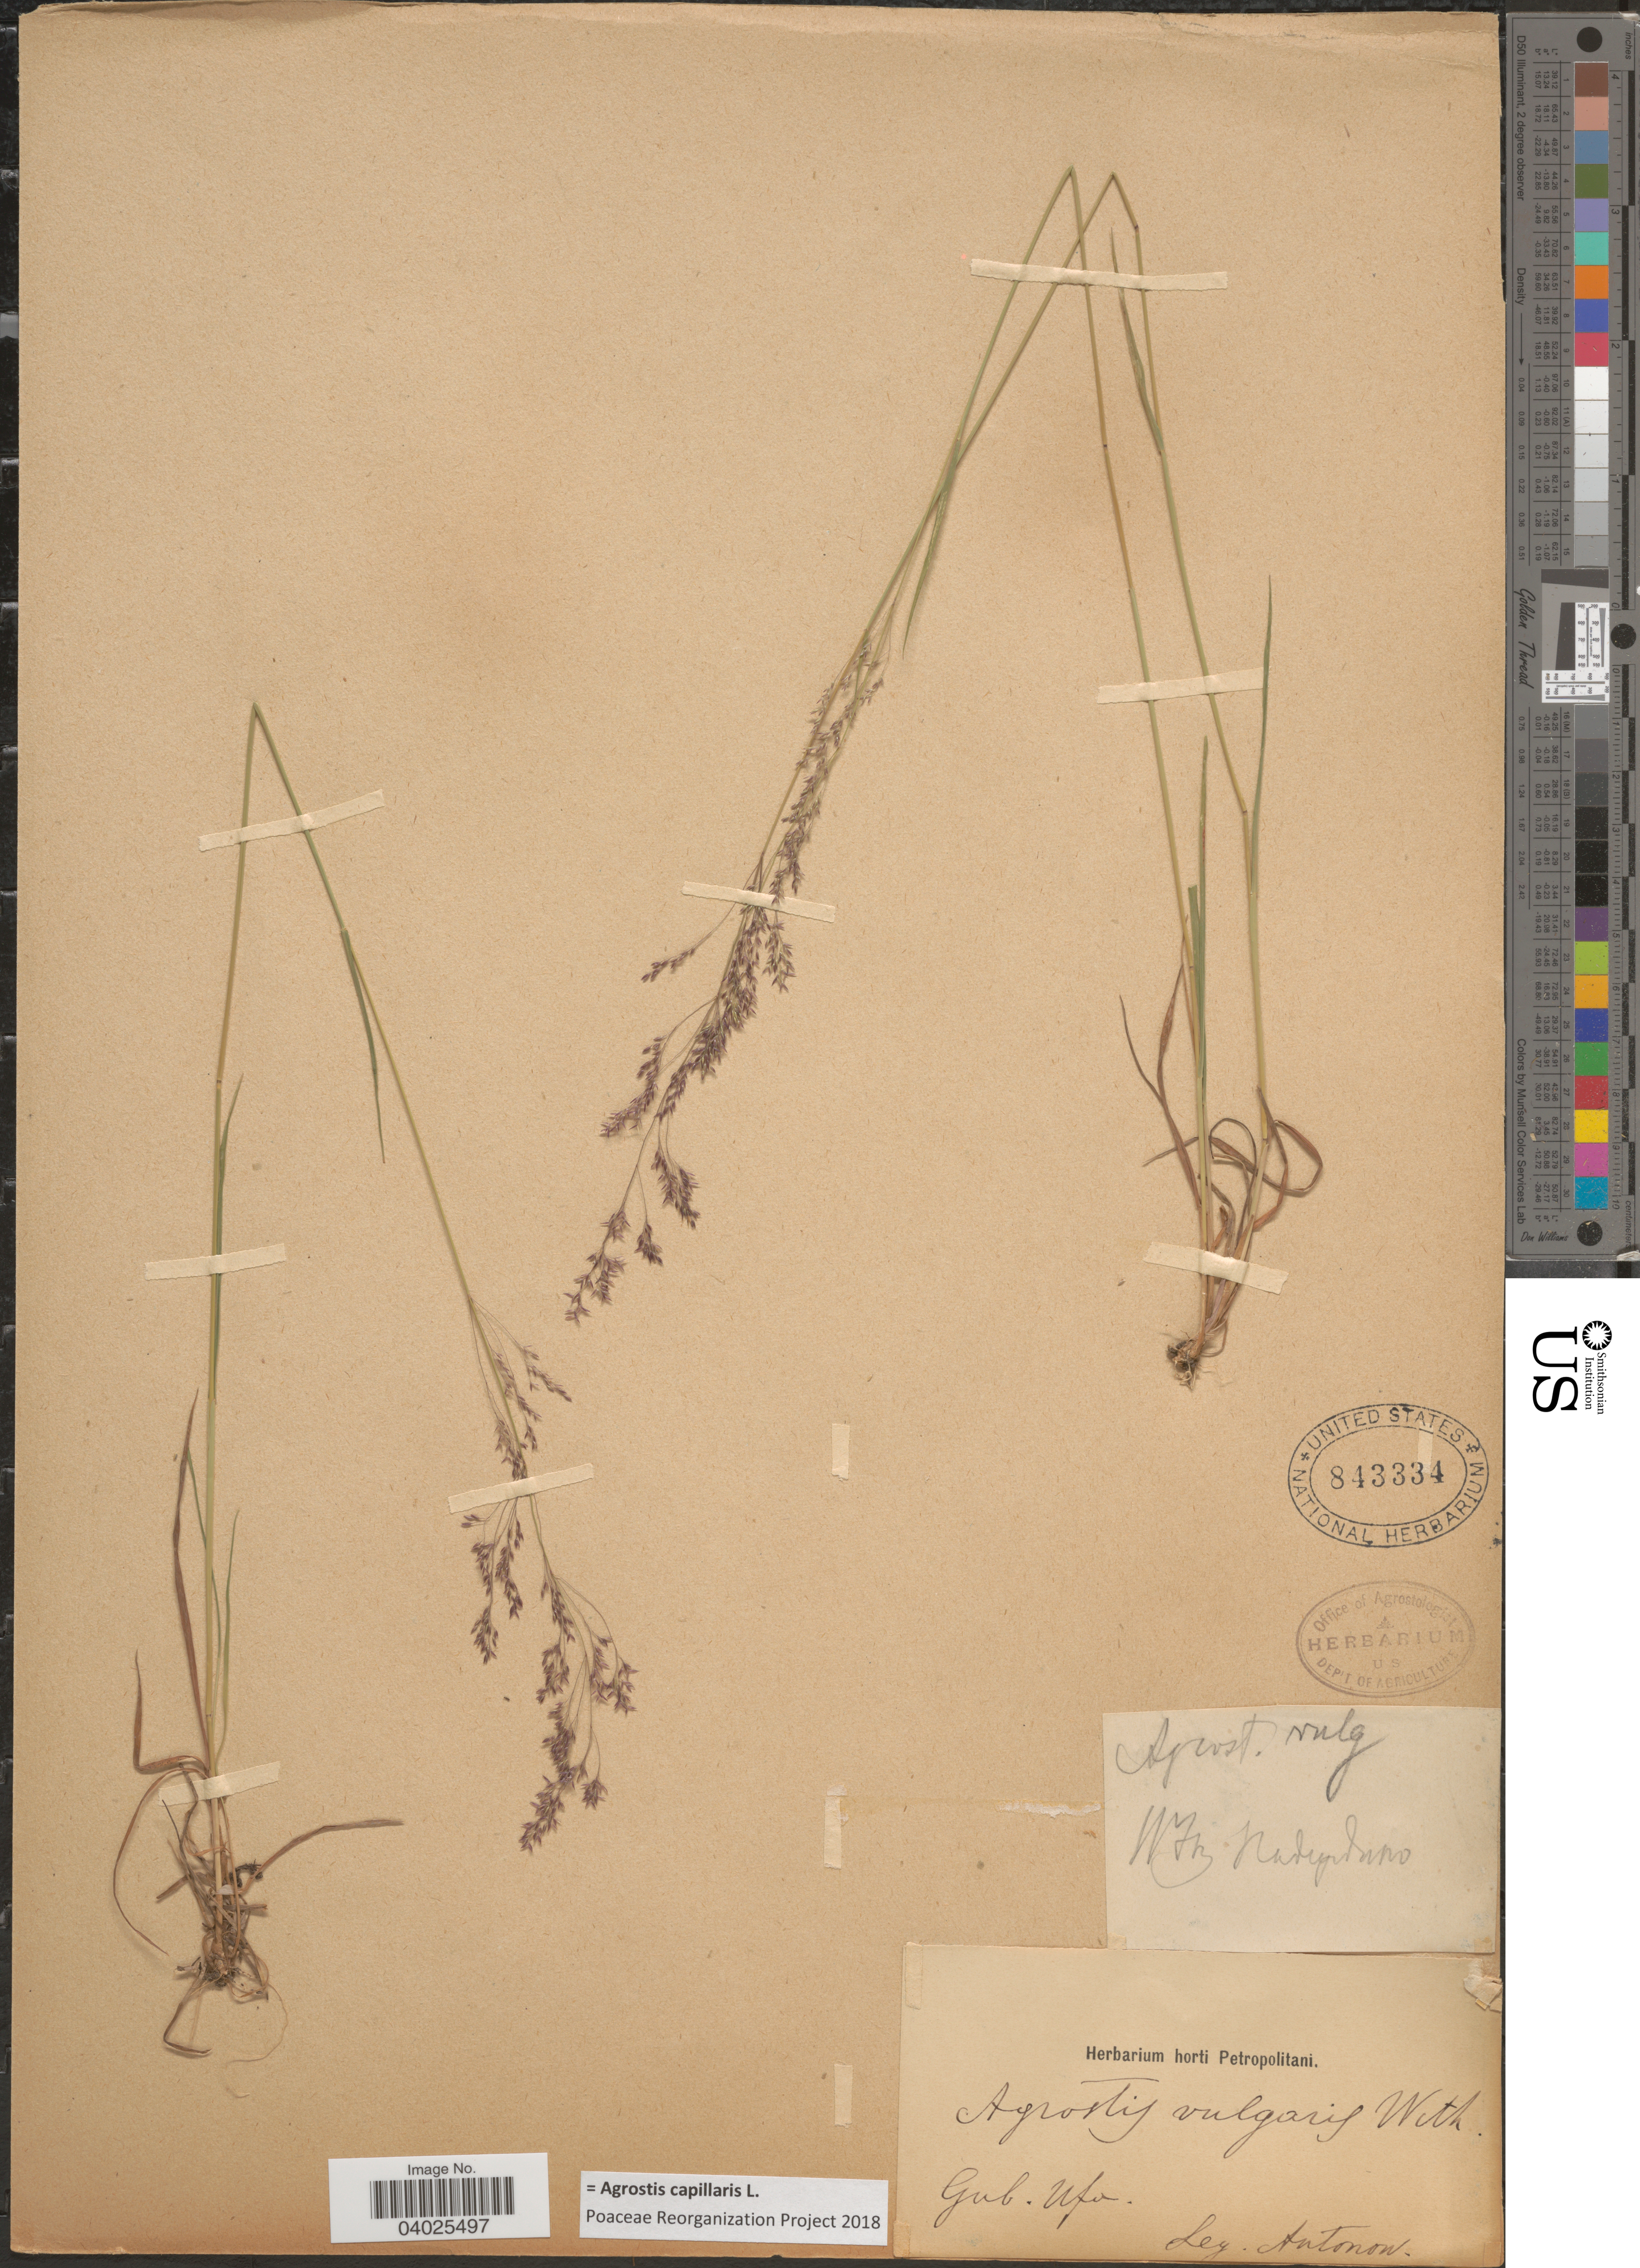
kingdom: Plantae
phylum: Tracheophyta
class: Liliopsida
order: Poales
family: Poaceae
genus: Agrostis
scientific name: Agrostis capillaris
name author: L.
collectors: Antonov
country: Russian Federation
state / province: Bashkortostan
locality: Gub. Ufa.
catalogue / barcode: US 843334